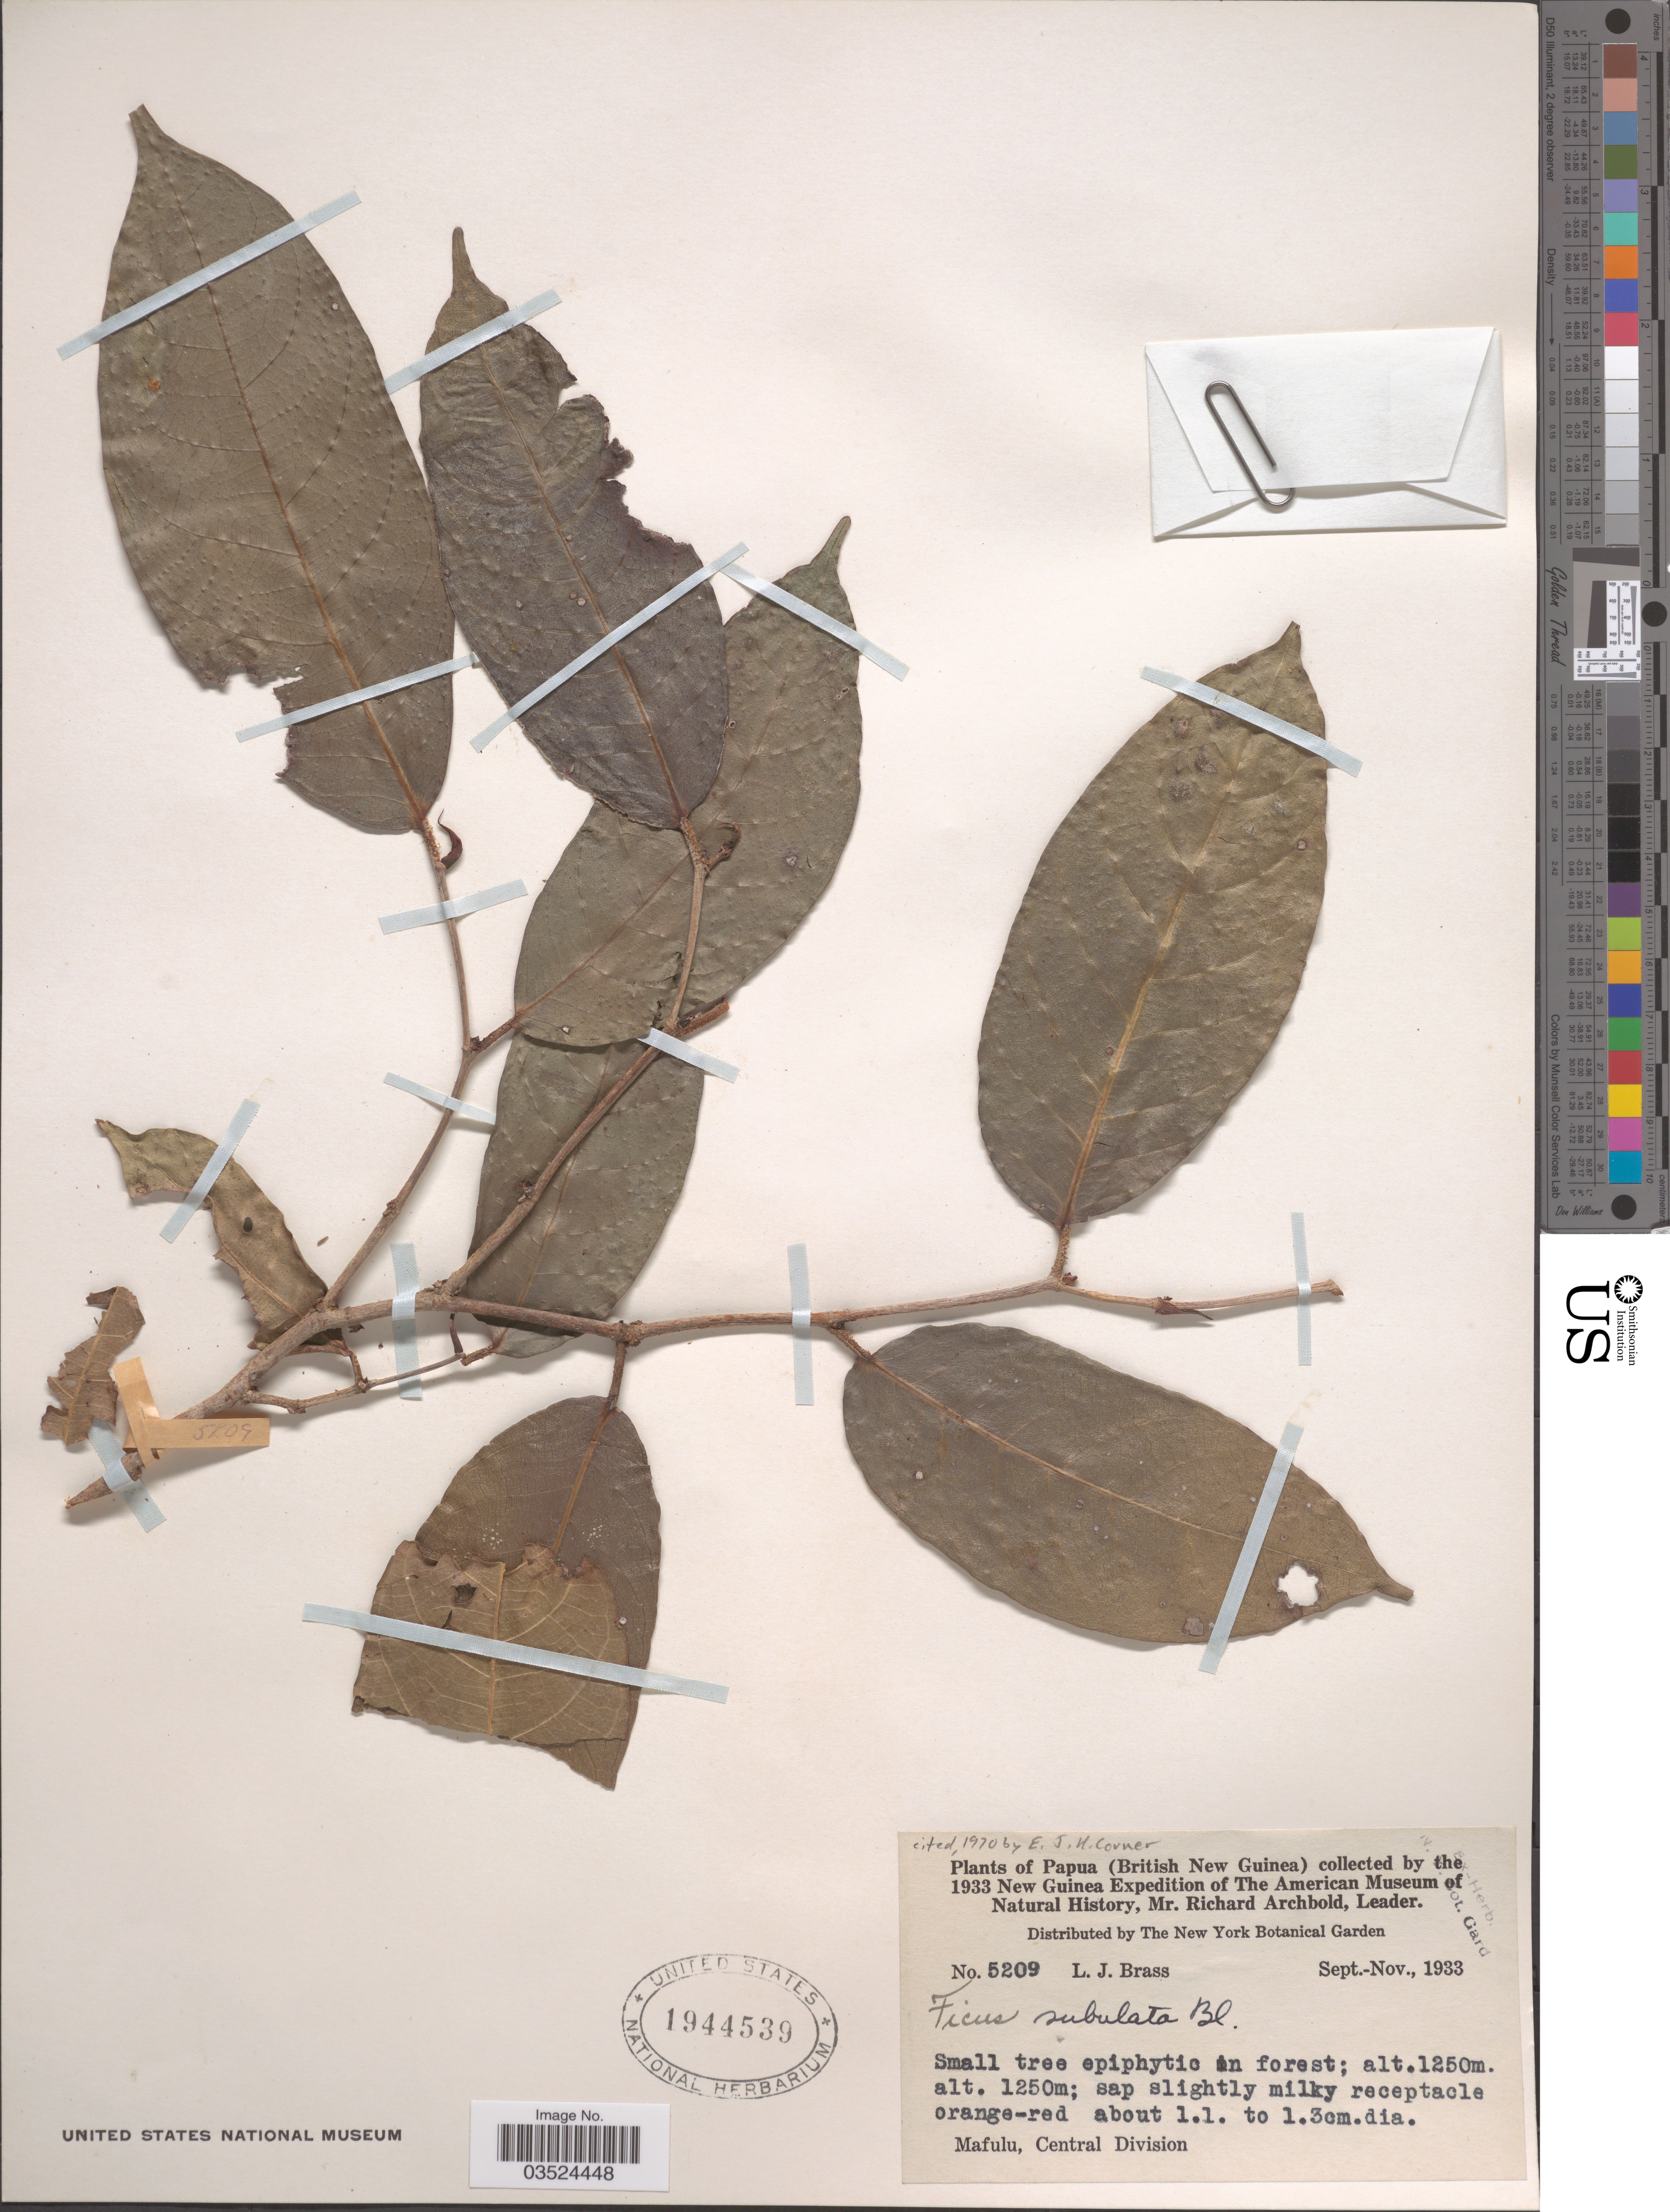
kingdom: Plantae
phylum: Tracheophyta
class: Magnoliopsida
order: Rosales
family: Moraceae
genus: Ficus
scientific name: Ficus subulata var. subulata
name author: Blume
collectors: L. J. Brass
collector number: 5209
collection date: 1933-09/1933-11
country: Papua New Guinea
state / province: Central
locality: Papua (British New Guinea). Mafulu, Central Division.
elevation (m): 1250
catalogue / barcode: US 1944539